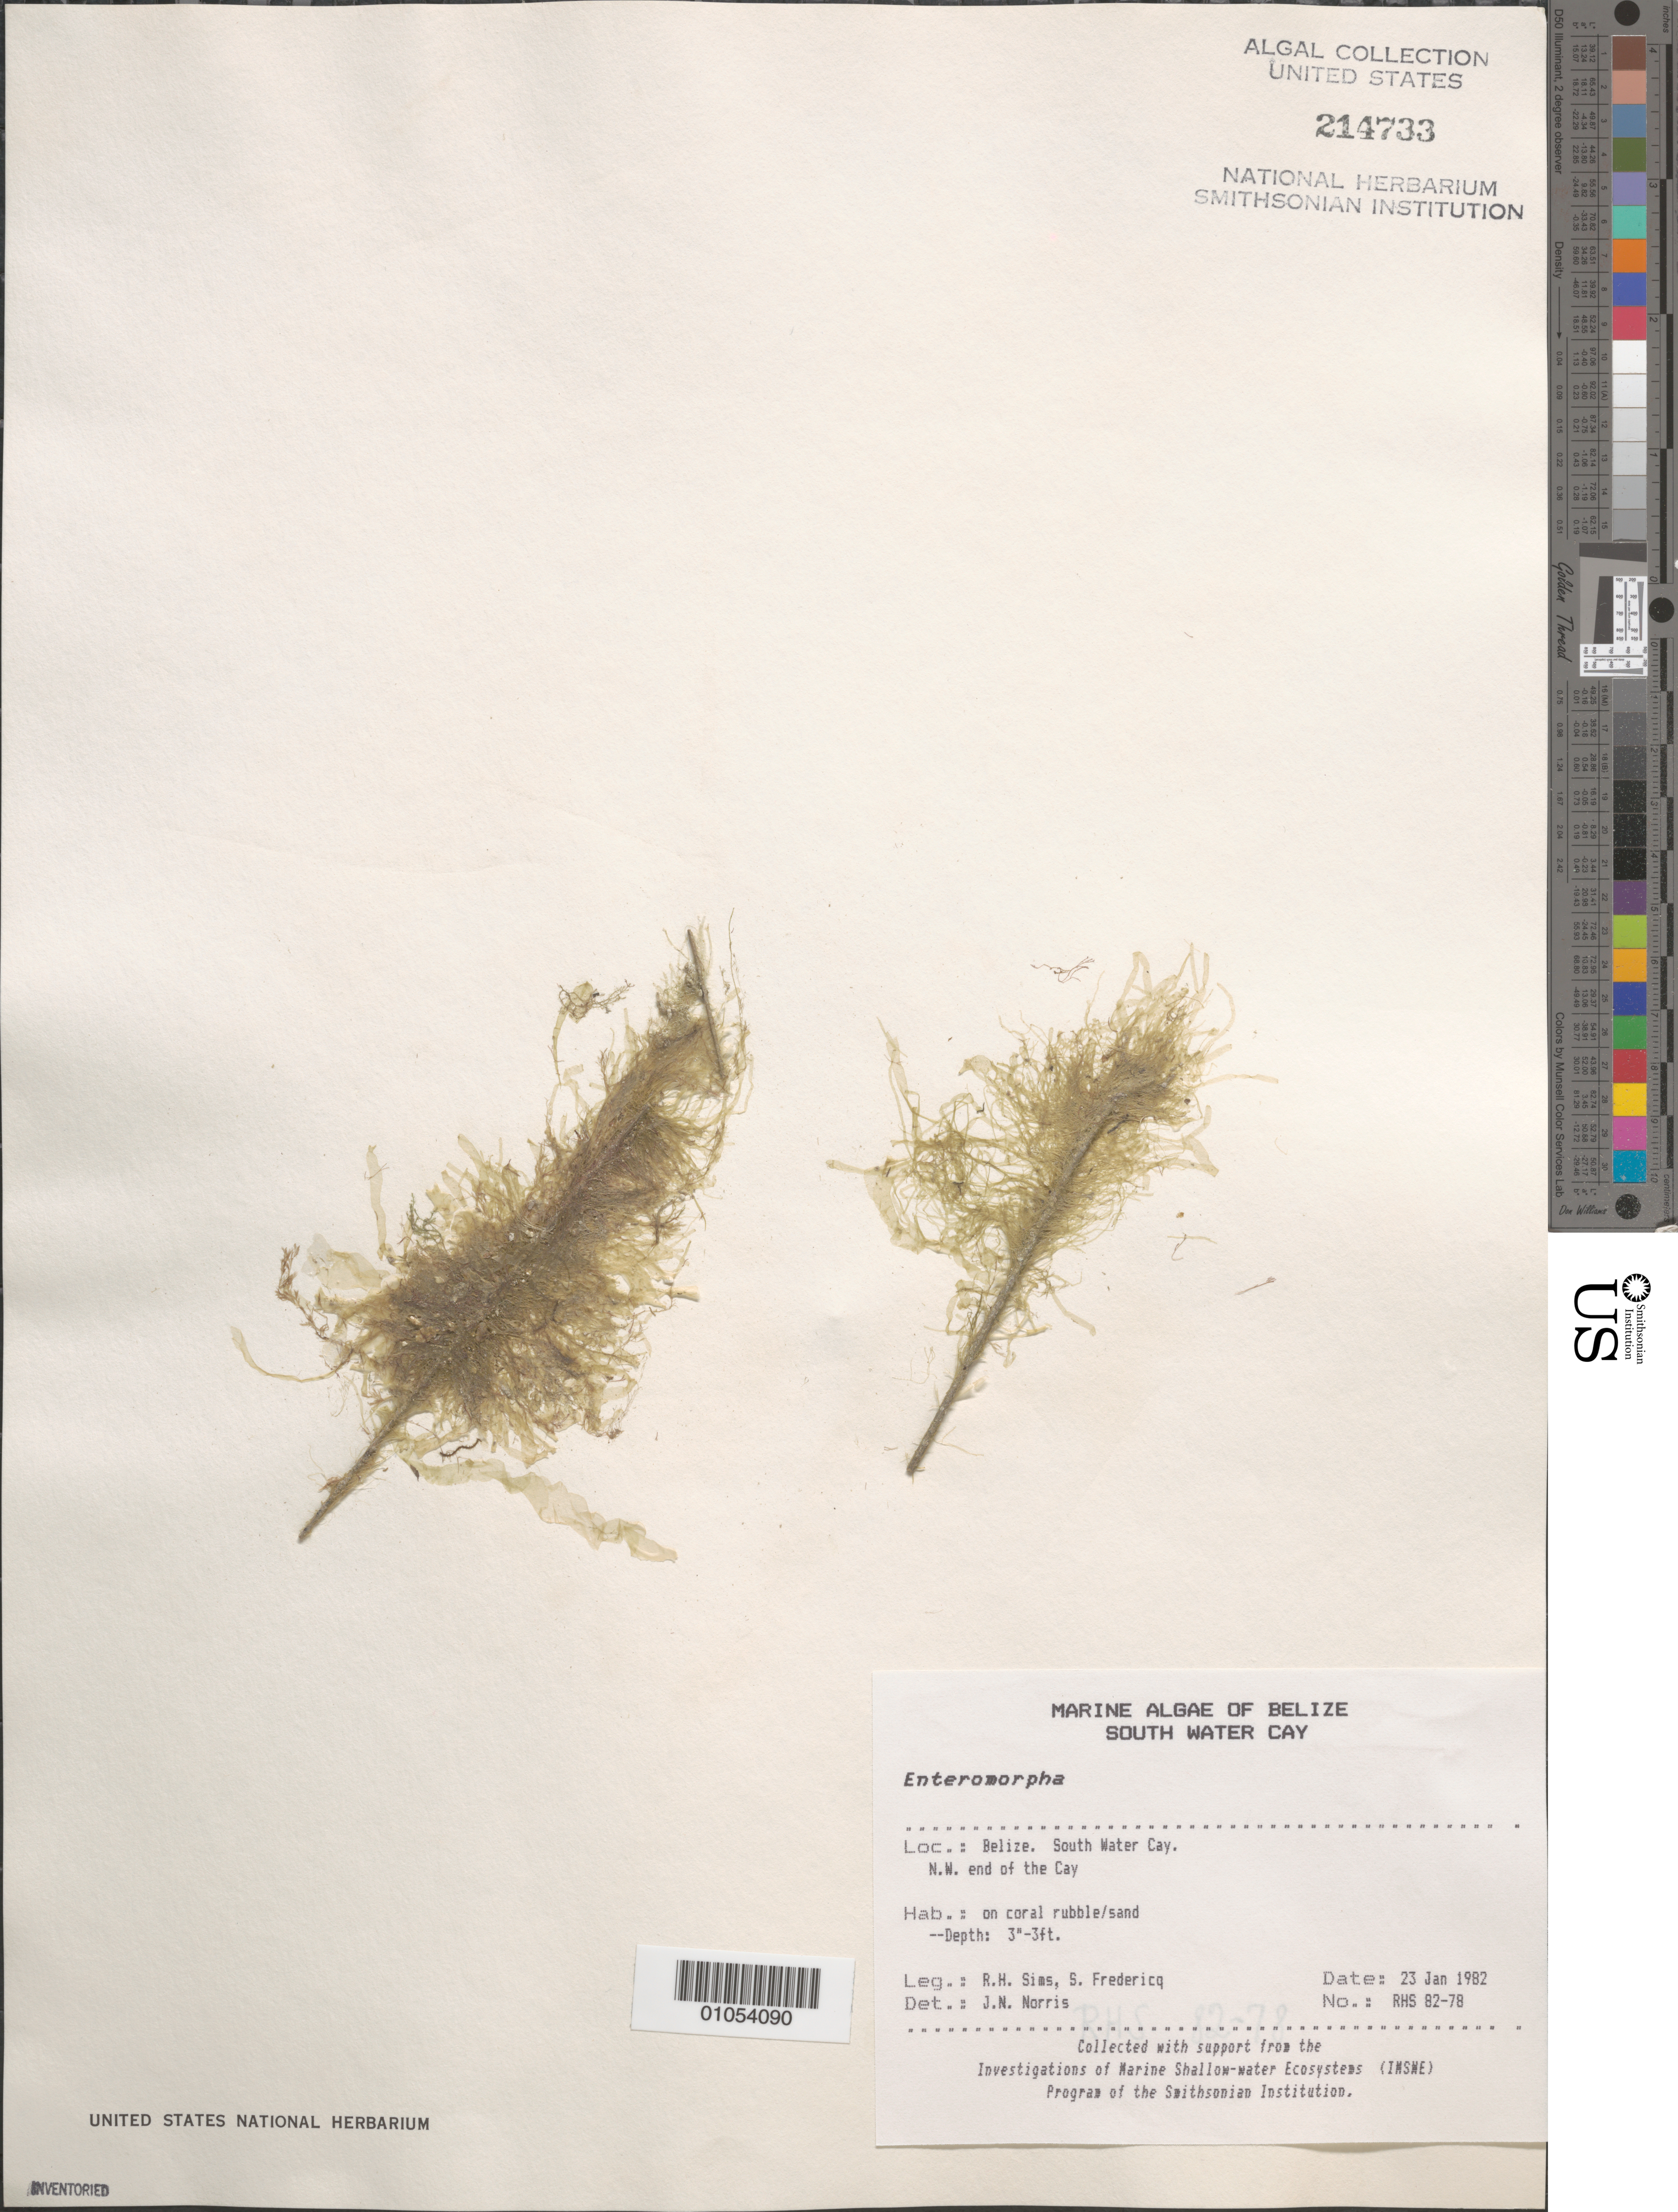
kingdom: Plantae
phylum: Chlorophyta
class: Ulvophyceae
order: Ulvales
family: Ulvaceae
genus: Ulva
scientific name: Ulva sp.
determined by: Algae name updating Project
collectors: R. H. Sims & S. Fredericq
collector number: RHS 92-78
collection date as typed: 23 Jan 1982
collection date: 1982-01-23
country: Belize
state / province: Stann Creek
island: South Water Cay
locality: Northwest end of cay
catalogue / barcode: US 214733